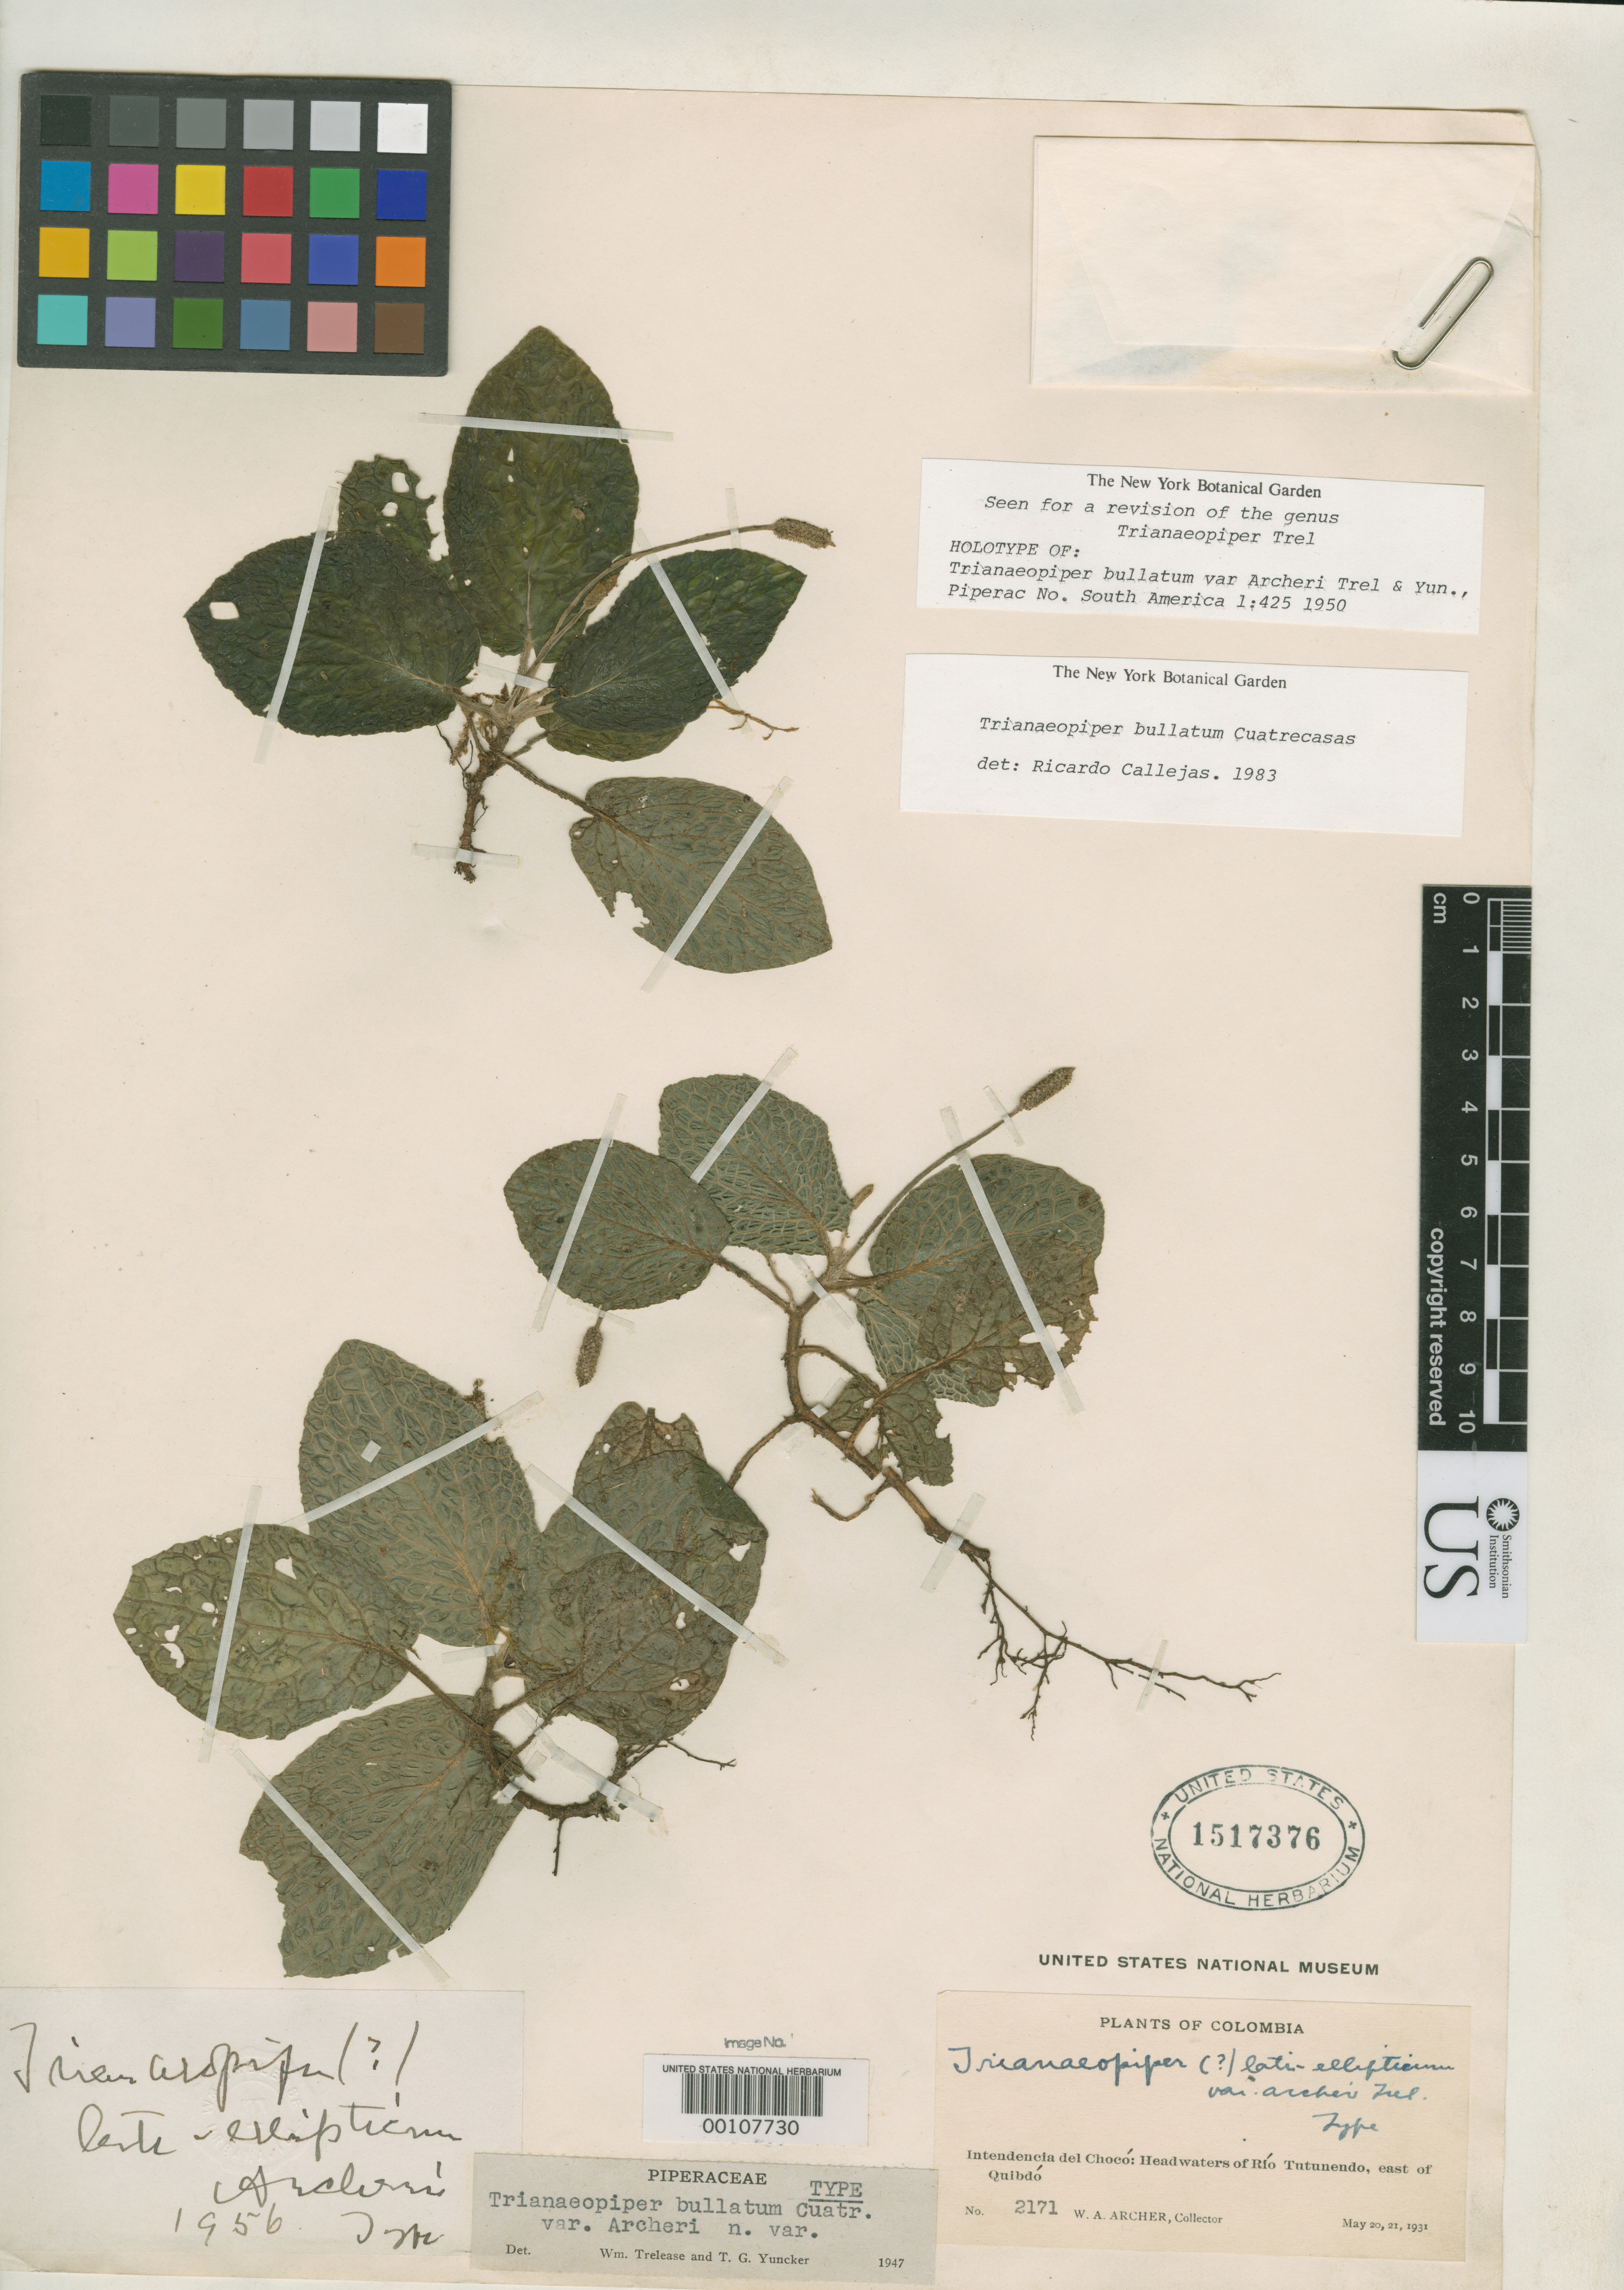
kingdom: Plantae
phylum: Tracheophyta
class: Magnoliopsida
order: Piperales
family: Piperaceae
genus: Trianaeopiper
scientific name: Trianaeopiper bullatum var. archeri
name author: Trel. & Yunck.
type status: Holotype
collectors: W. A. Archer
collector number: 2171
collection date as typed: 20 May 1931 and 21 May 1931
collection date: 1931-05-20,1931-05-21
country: Colombia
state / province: Chocó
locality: Headwaters of Rio TutUnendo, E of Quibdo.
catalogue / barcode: US 1517376